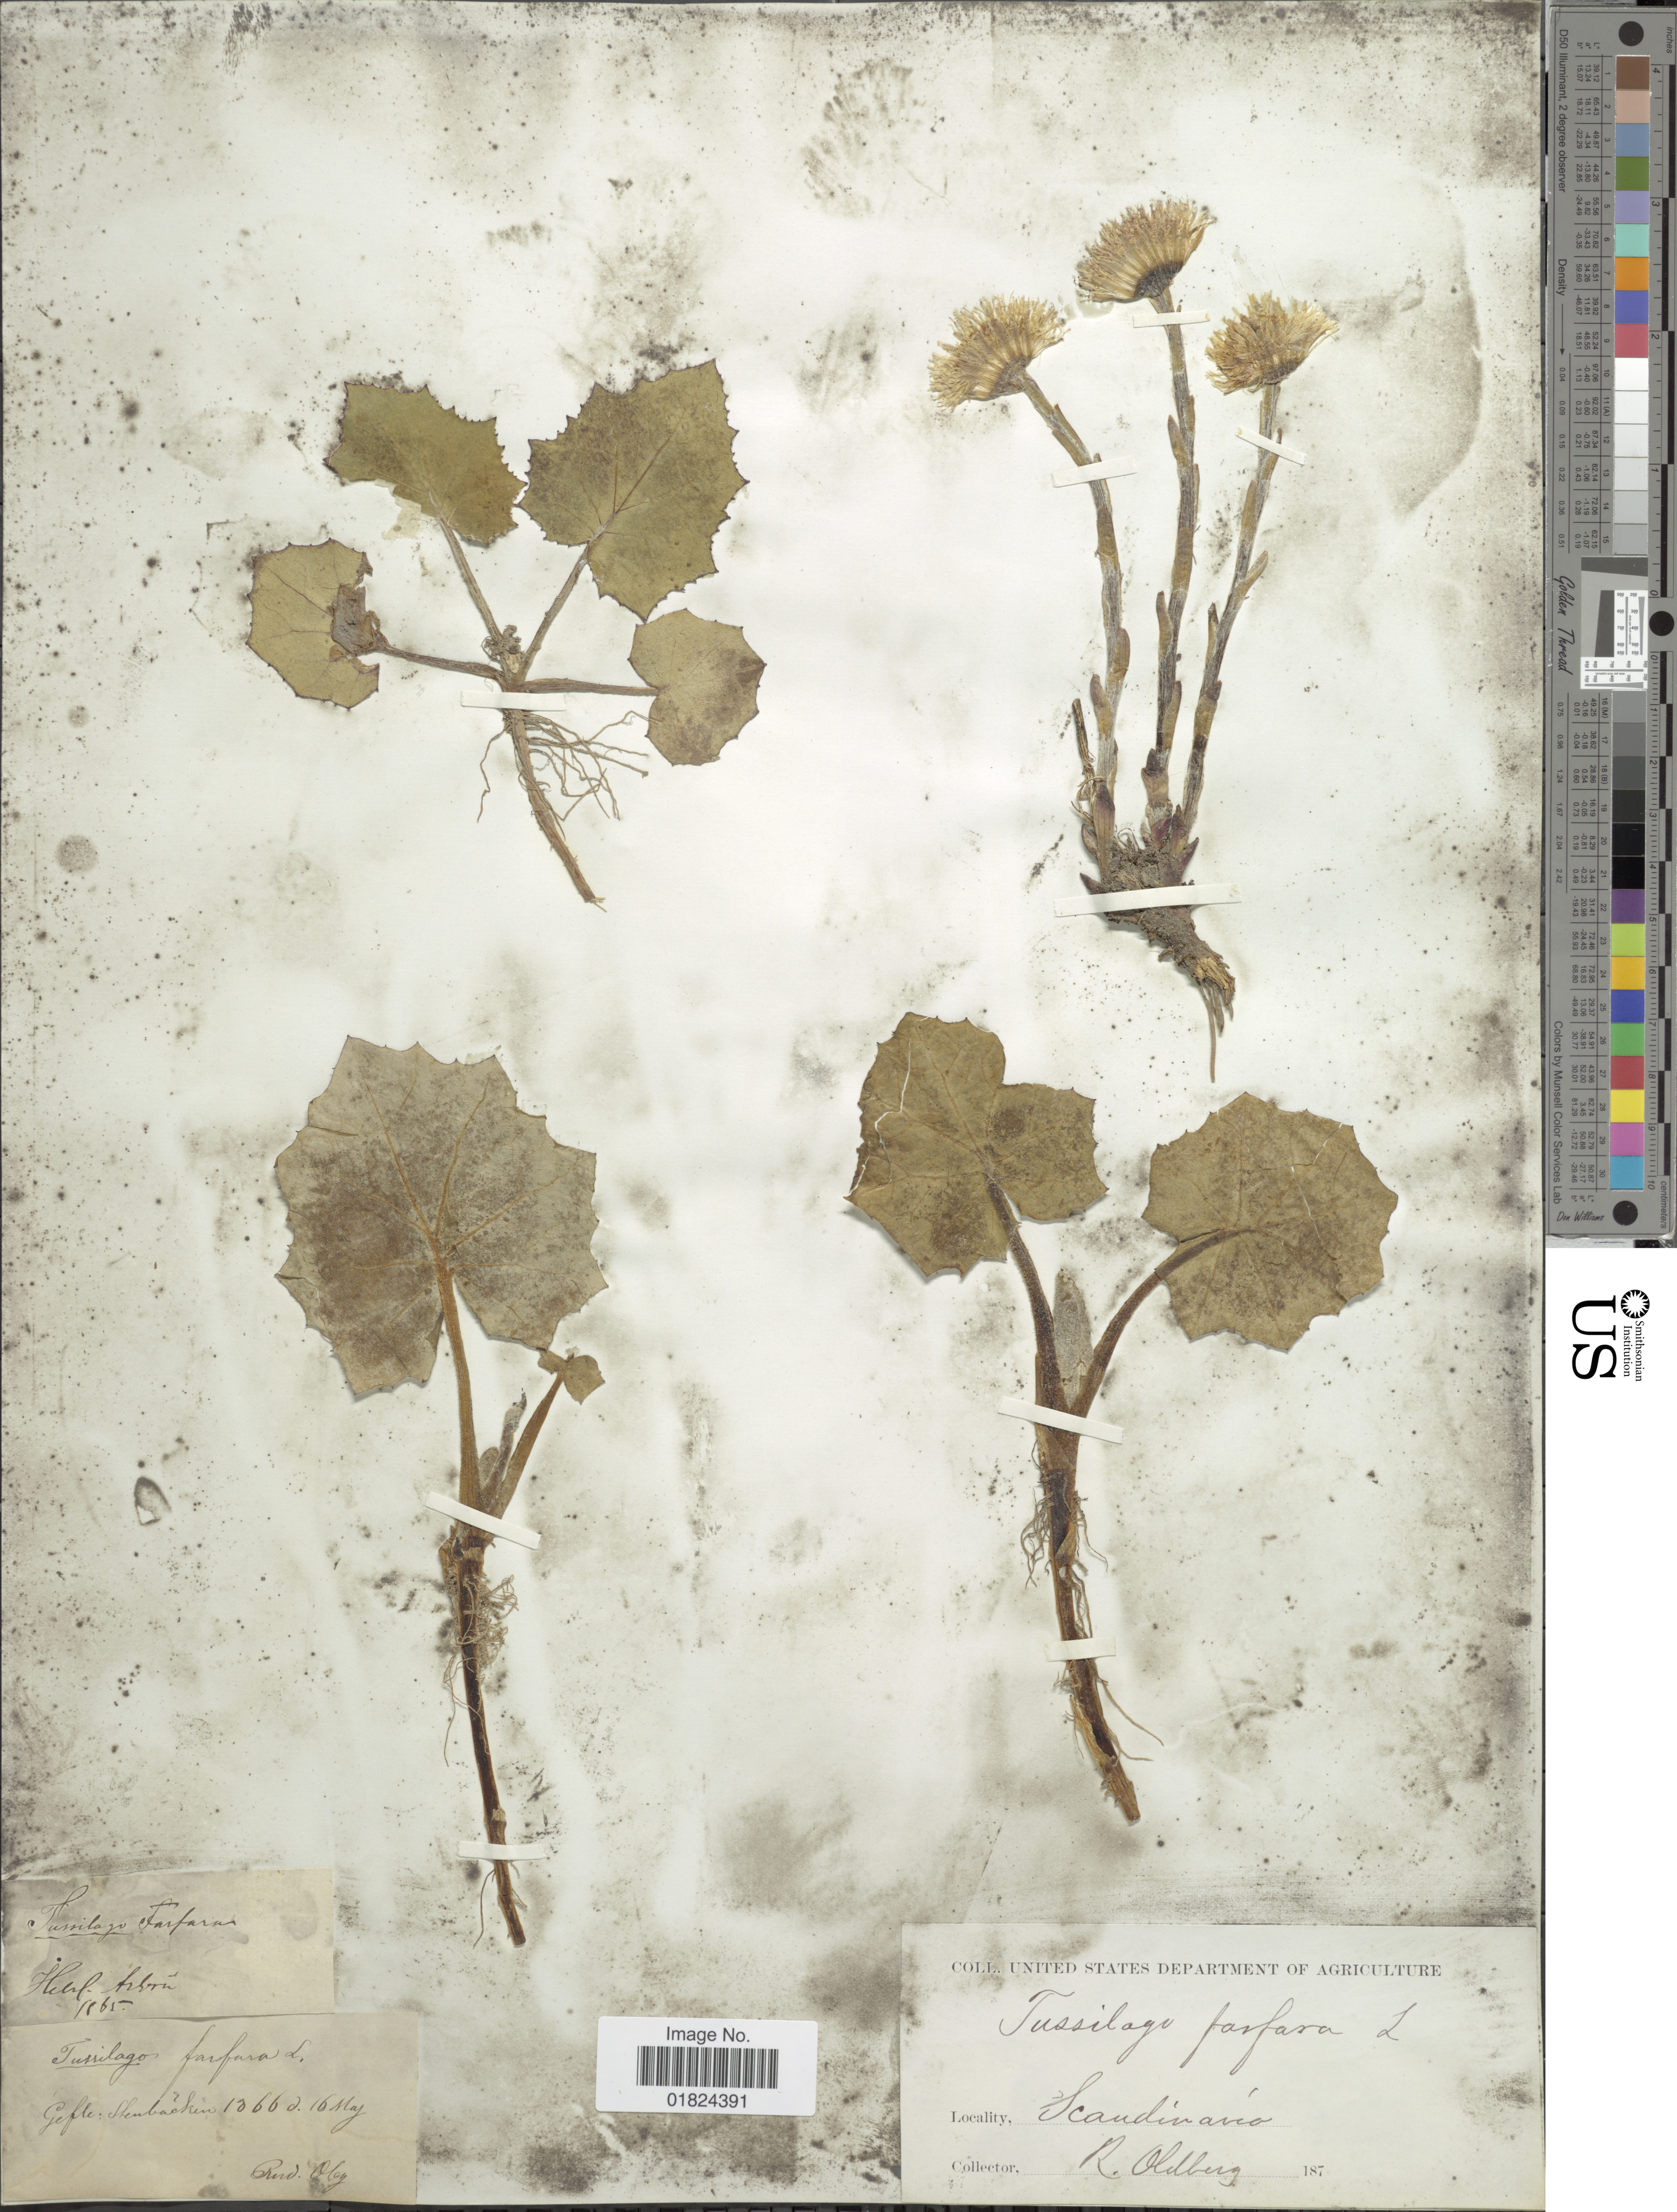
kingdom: Plantae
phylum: Tracheophyta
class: Magnoliopsida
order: Asterales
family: Asteraceae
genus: Tussilago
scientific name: Tussilago farfara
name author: L.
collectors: R. Oldberg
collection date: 1866-05-16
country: Sweden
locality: Scandinavia, Gefle: Stenbäcken.